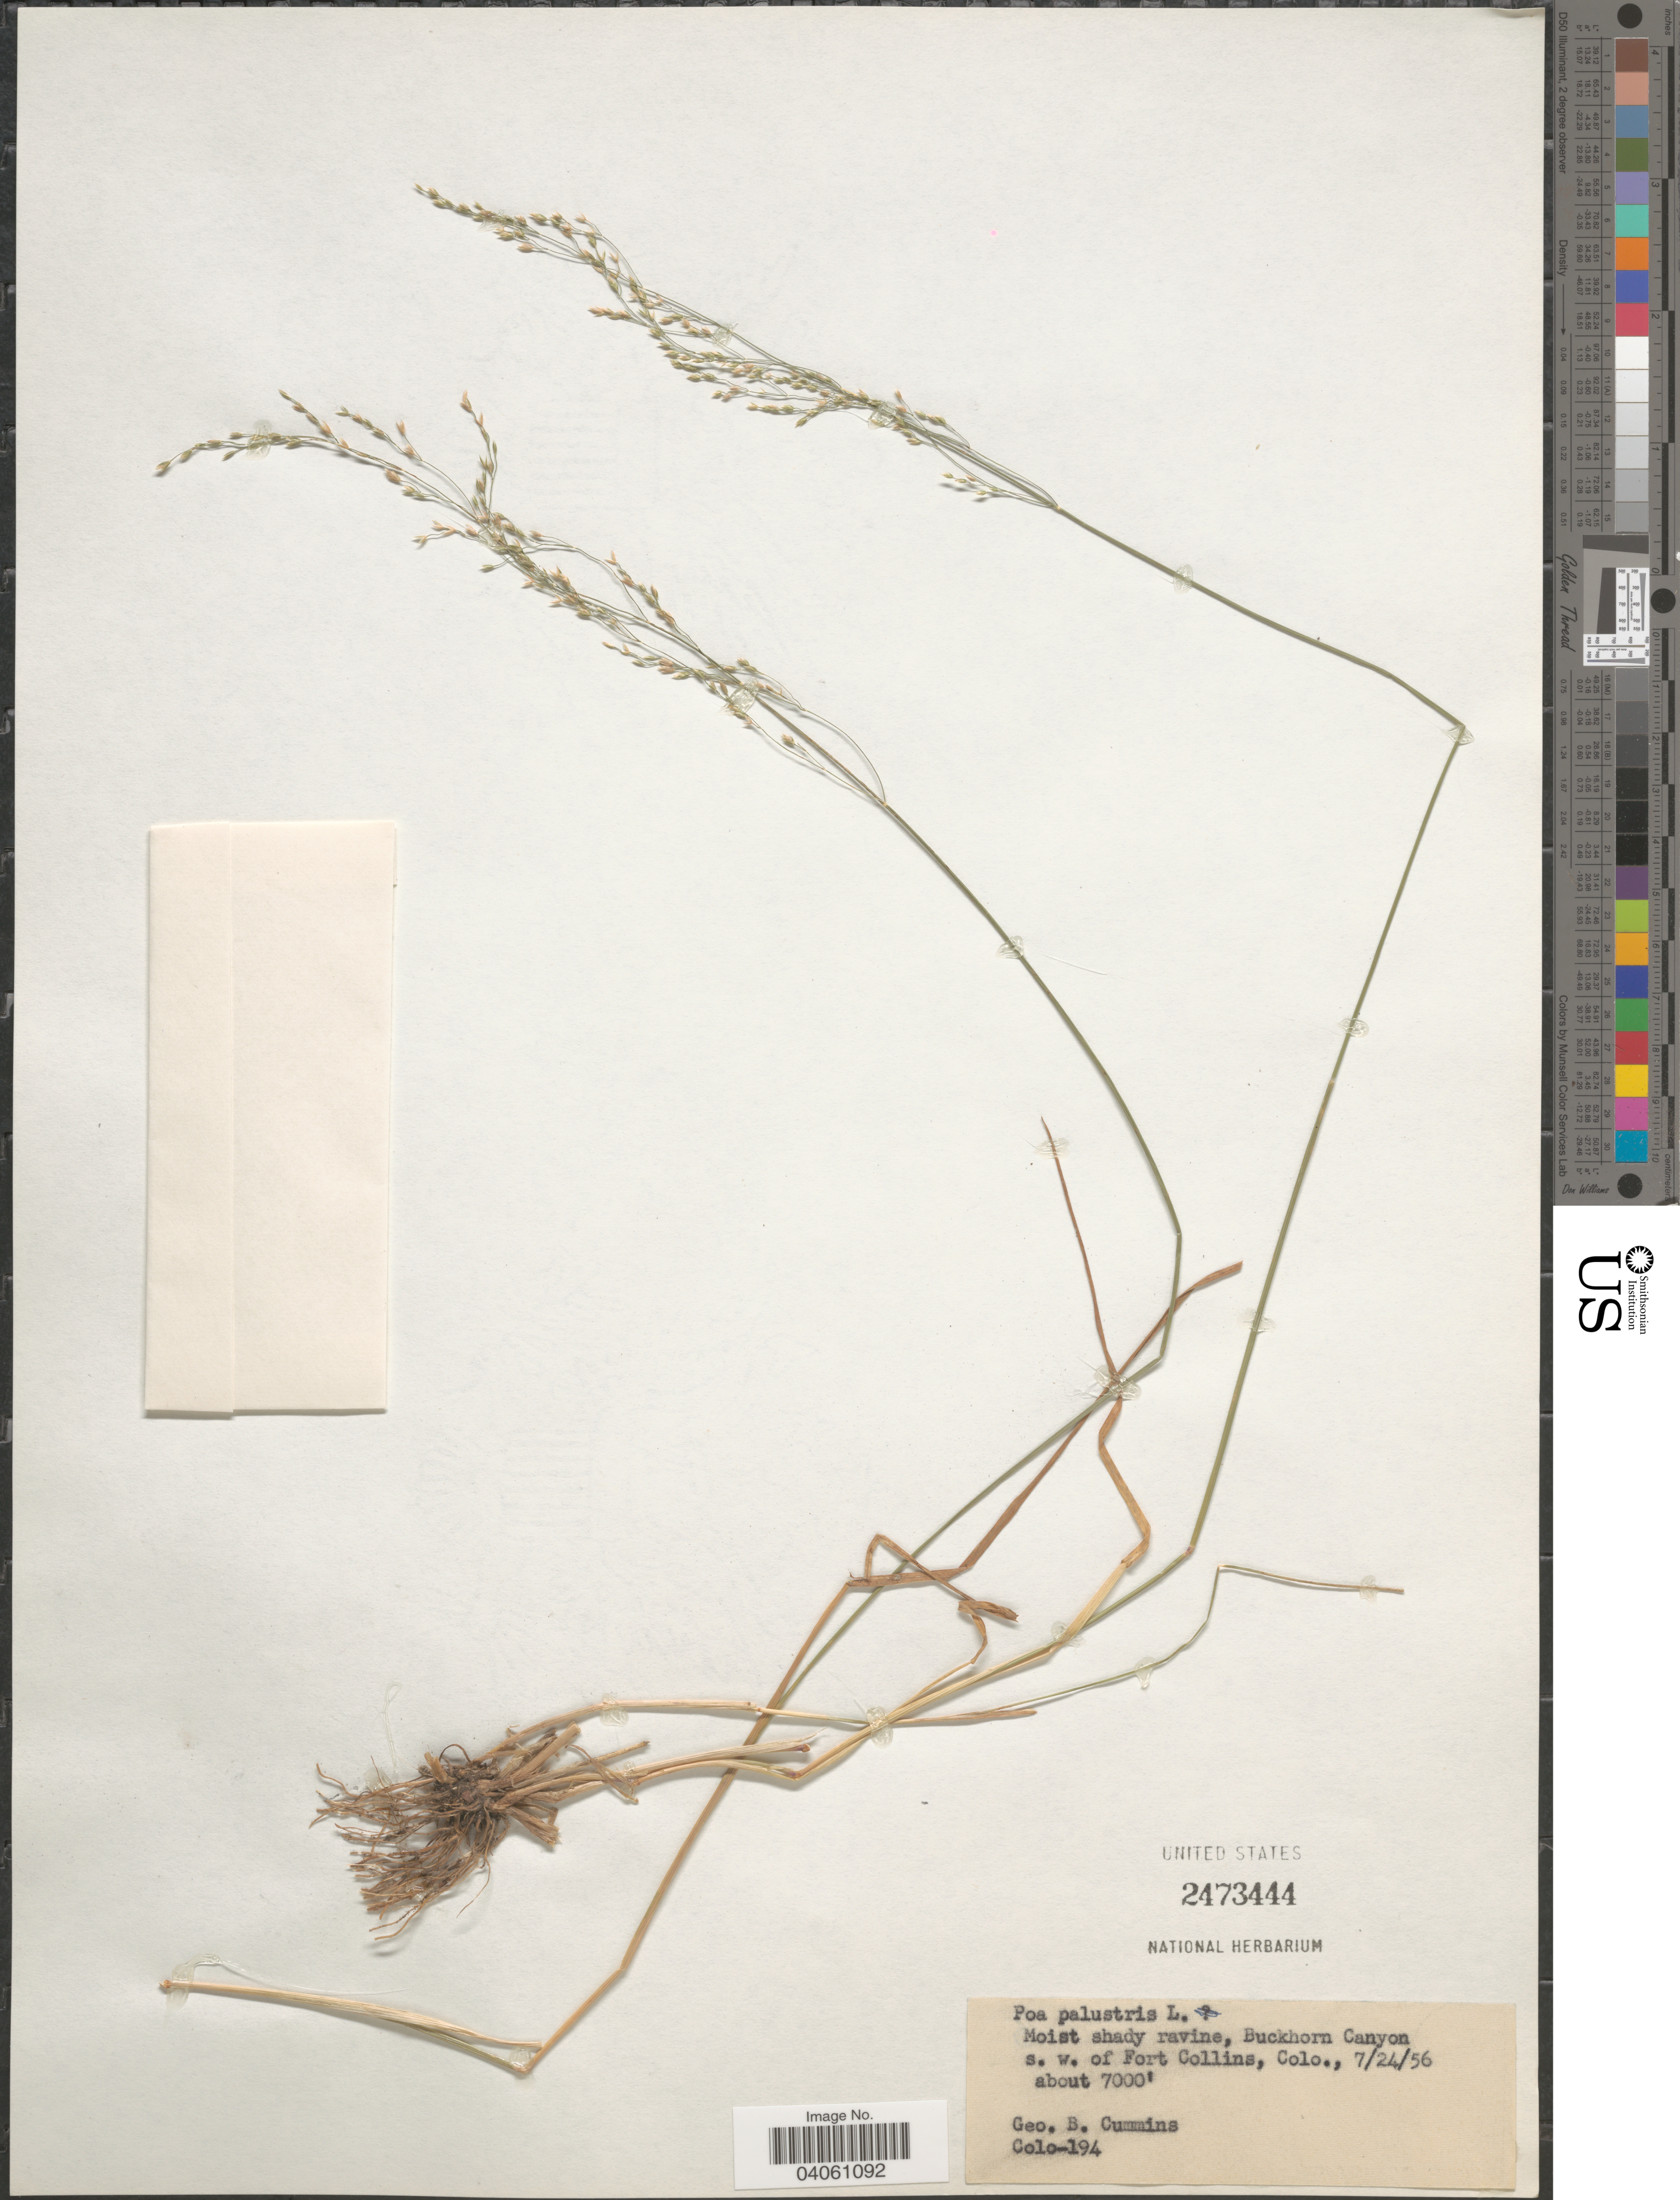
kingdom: Plantae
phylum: Tracheophyta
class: Liliopsida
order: Poales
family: Poaceae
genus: Poa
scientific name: Poa palustris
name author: L.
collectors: G. Cummins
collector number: Colo-194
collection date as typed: Transcribed d/m/y: 24/7/56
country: United States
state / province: Colorado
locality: Buckhorn Canyon s. w. of Fort Collins.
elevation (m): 2134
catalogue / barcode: US 2473444